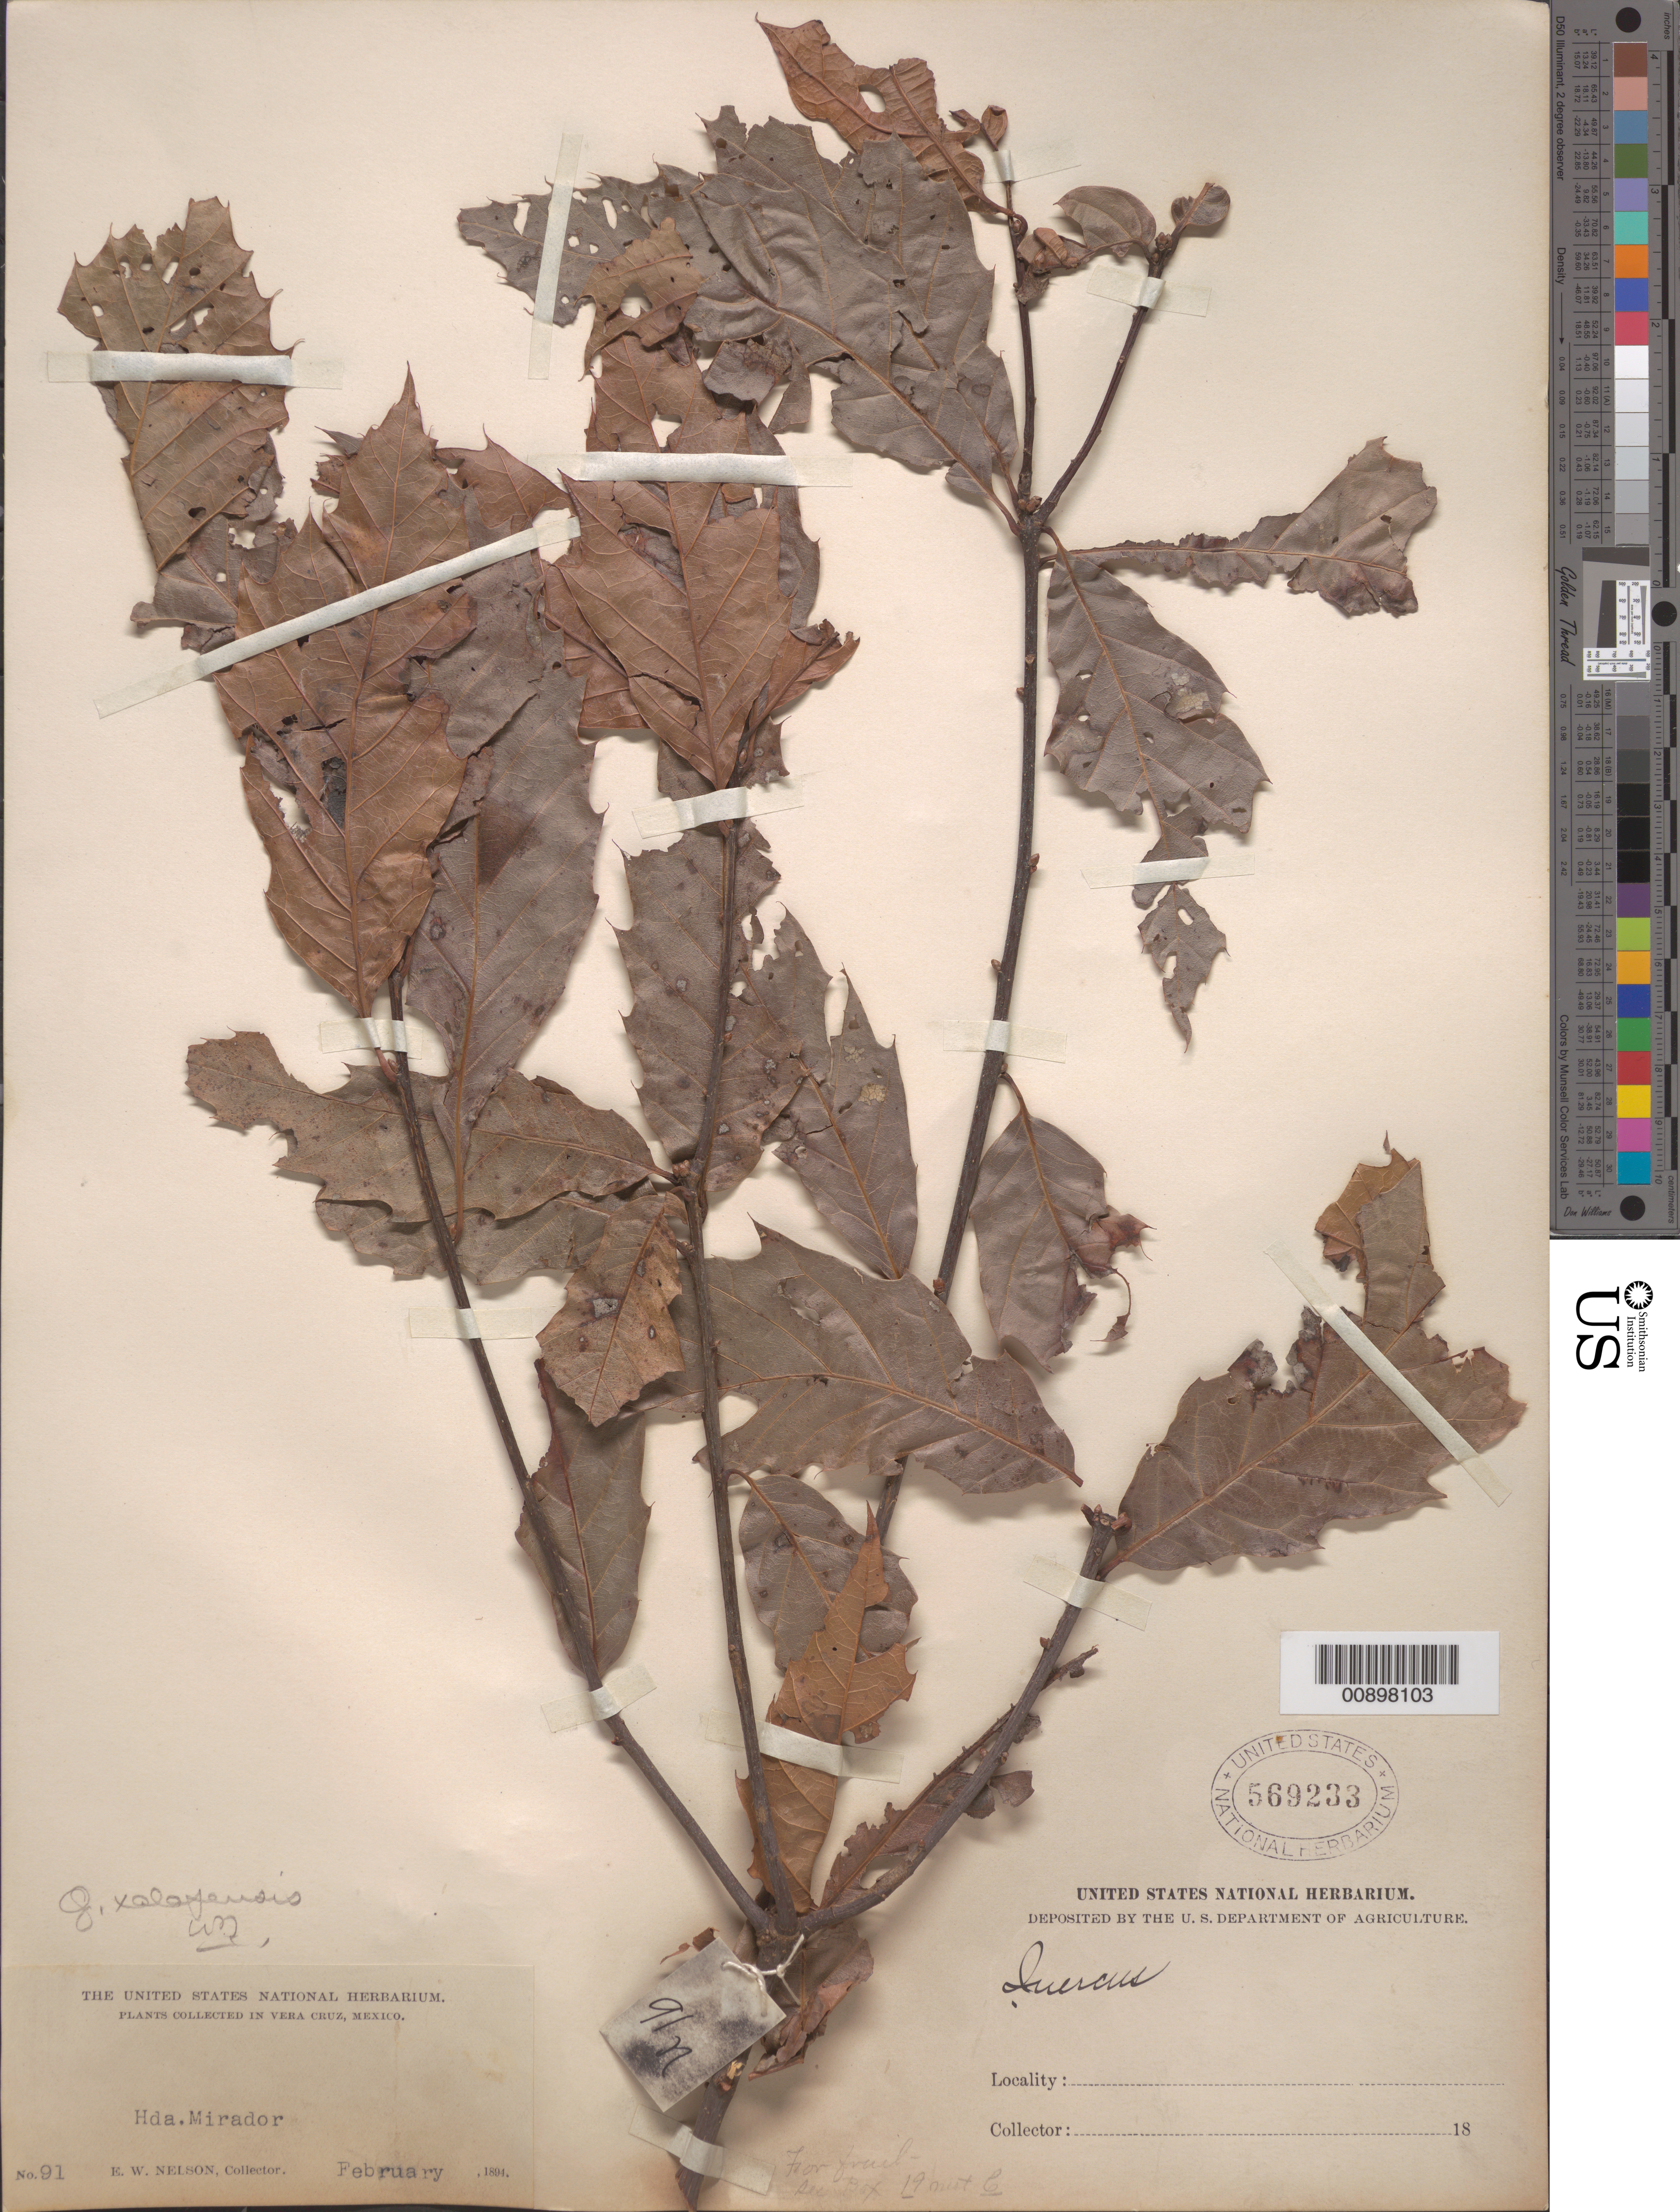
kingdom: Plantae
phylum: Tracheophyta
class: Magnoliopsida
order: Fagales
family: Fagaceae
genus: Quercus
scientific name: Quercus xalapensis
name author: Bonpl.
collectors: E. W. Nelson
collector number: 91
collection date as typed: Feb 1894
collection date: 1894-02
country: Mexico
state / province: Veracruz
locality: Hda. Mirador. Veracruz.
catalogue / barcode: US 569233